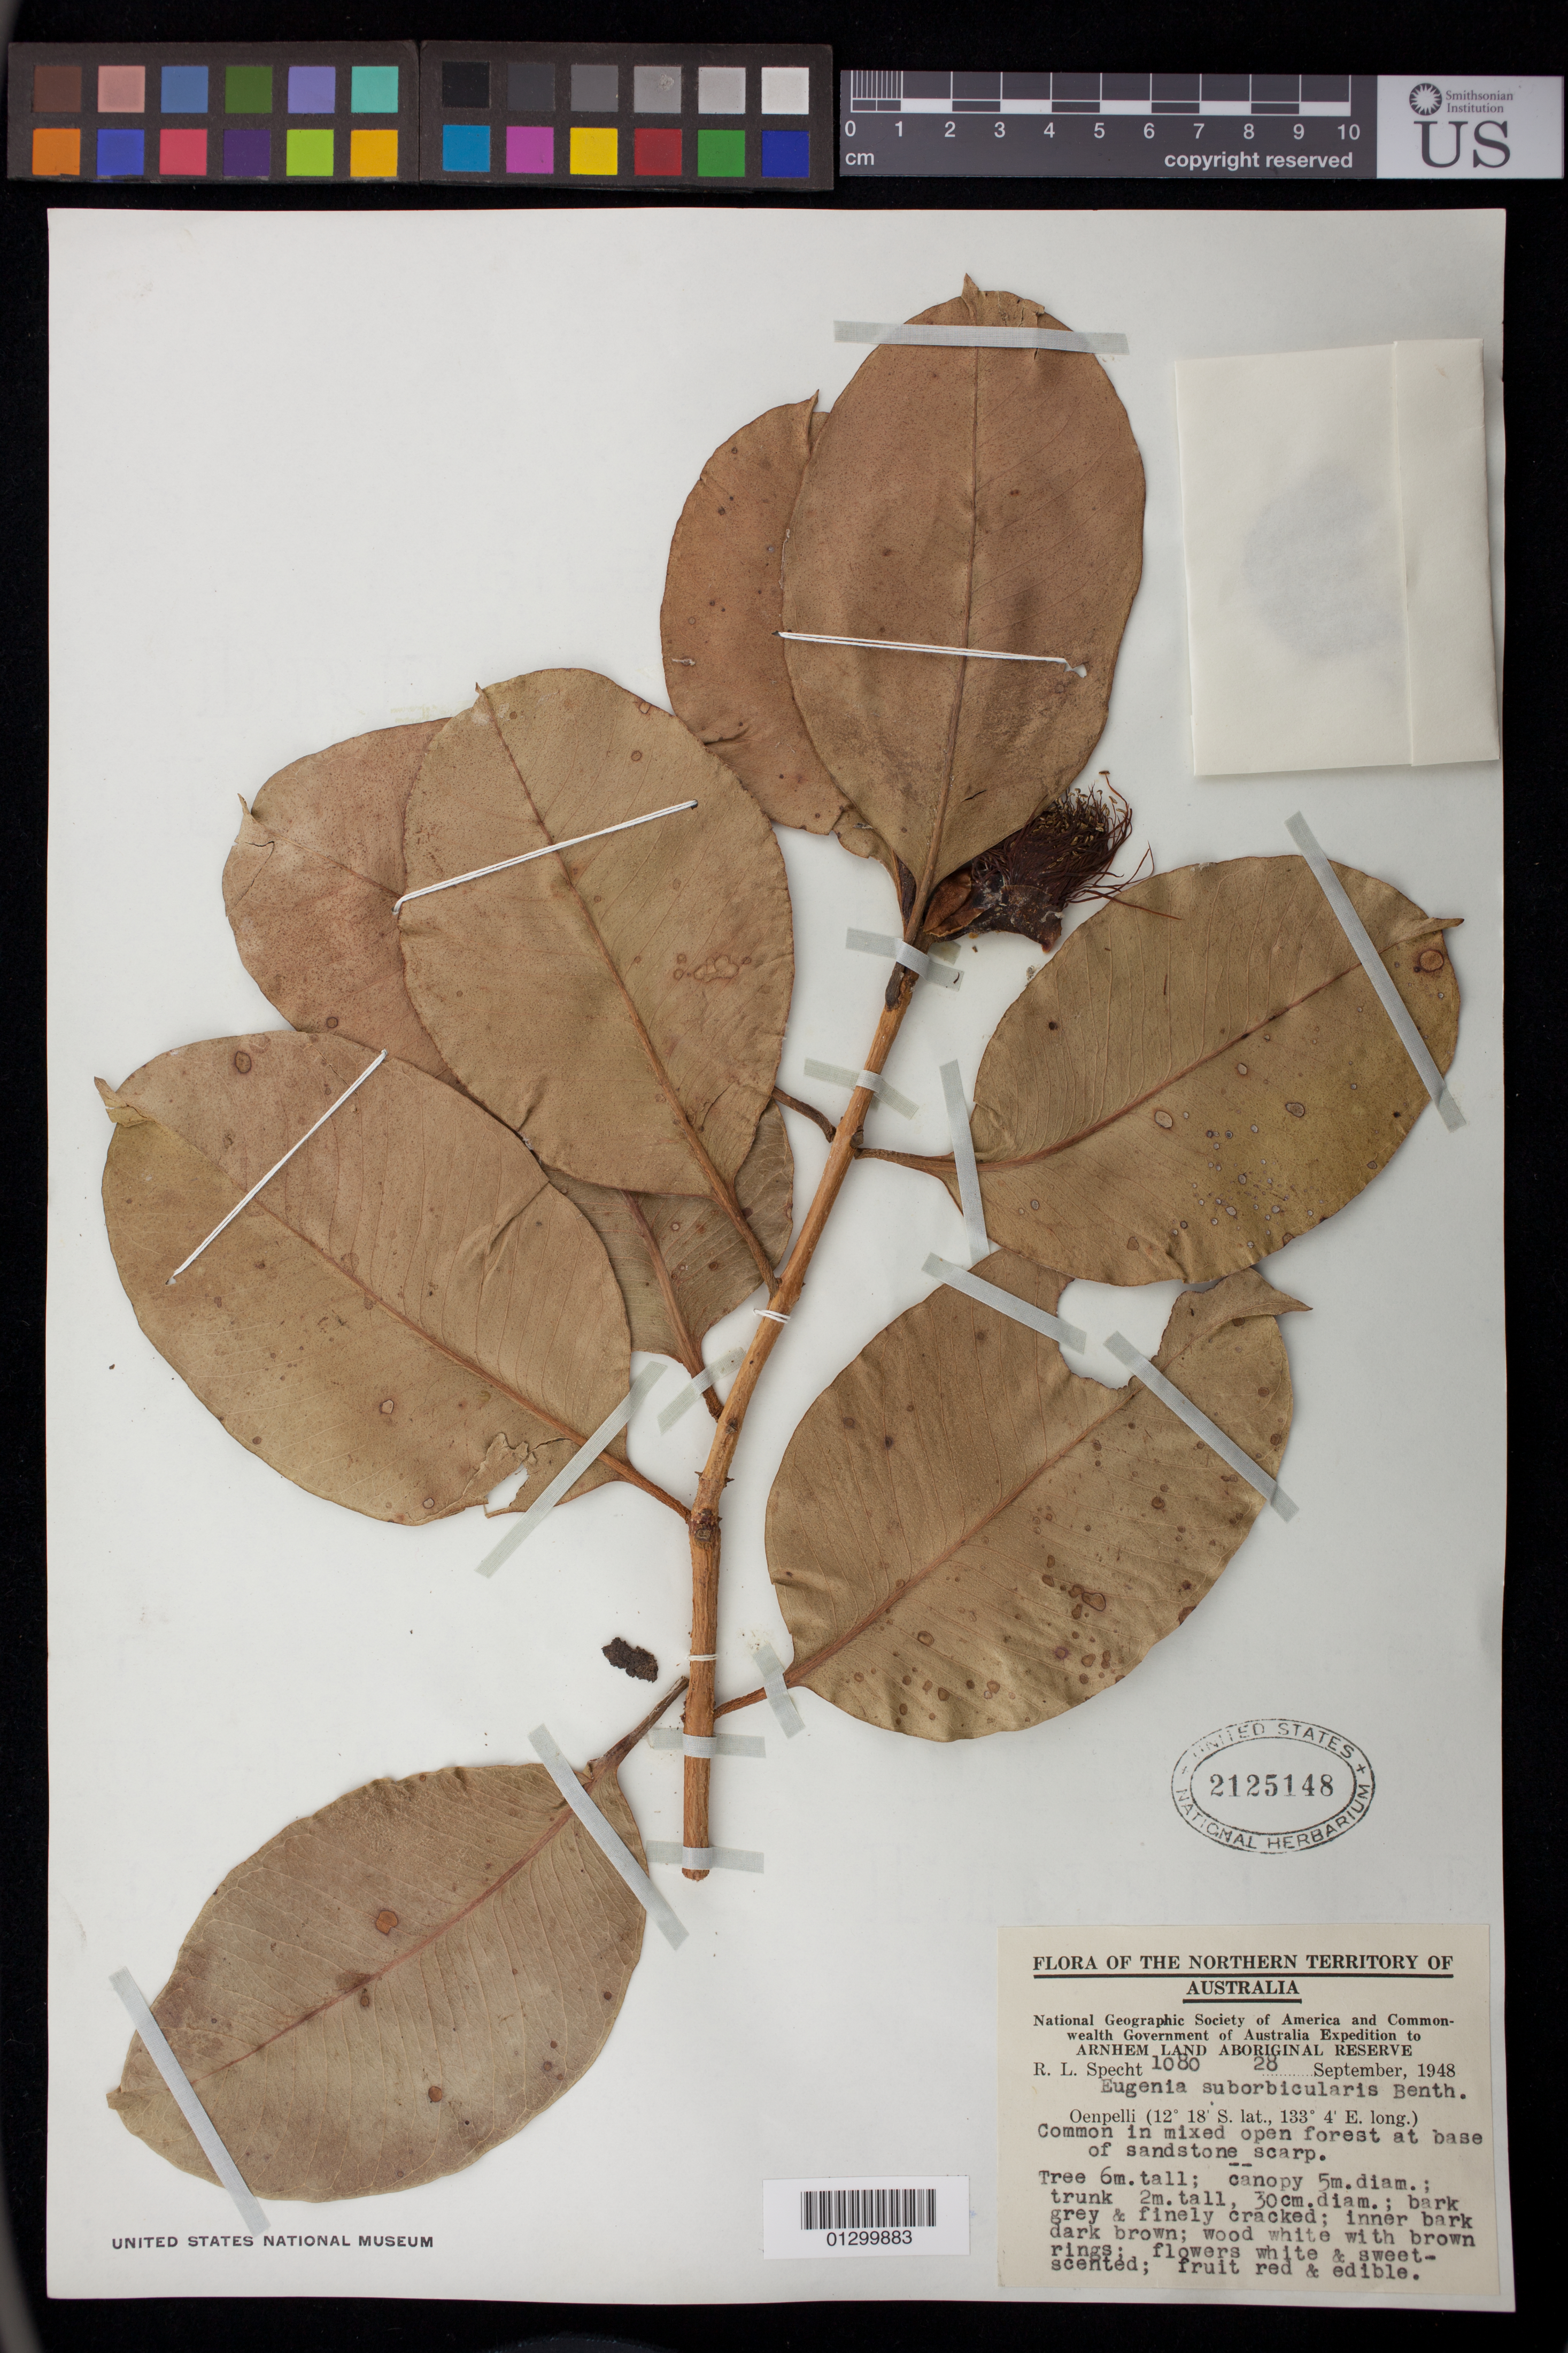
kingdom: Plantae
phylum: Tracheophyta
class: Magnoliopsida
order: Myrtales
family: Myrtaceae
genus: Syzygium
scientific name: Syzygium suborbiculare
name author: (Benth.) T.G. Hartley & L.M. Perry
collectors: R. L. Specht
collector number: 1080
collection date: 1948-09-28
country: Australia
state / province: Northern Territory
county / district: West Arnhem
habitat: Common in mixed open forest at base of sandstone scarp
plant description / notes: Tree 6 m. tall; canopy 5 m. diam.; trunk 2 m. tall, 30 cm. diam; bark gray and finely cracked; inner bark dark brown; wood white with brown rings; flowers white and sweet-scented; fruit red and edible.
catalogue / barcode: US 2125148